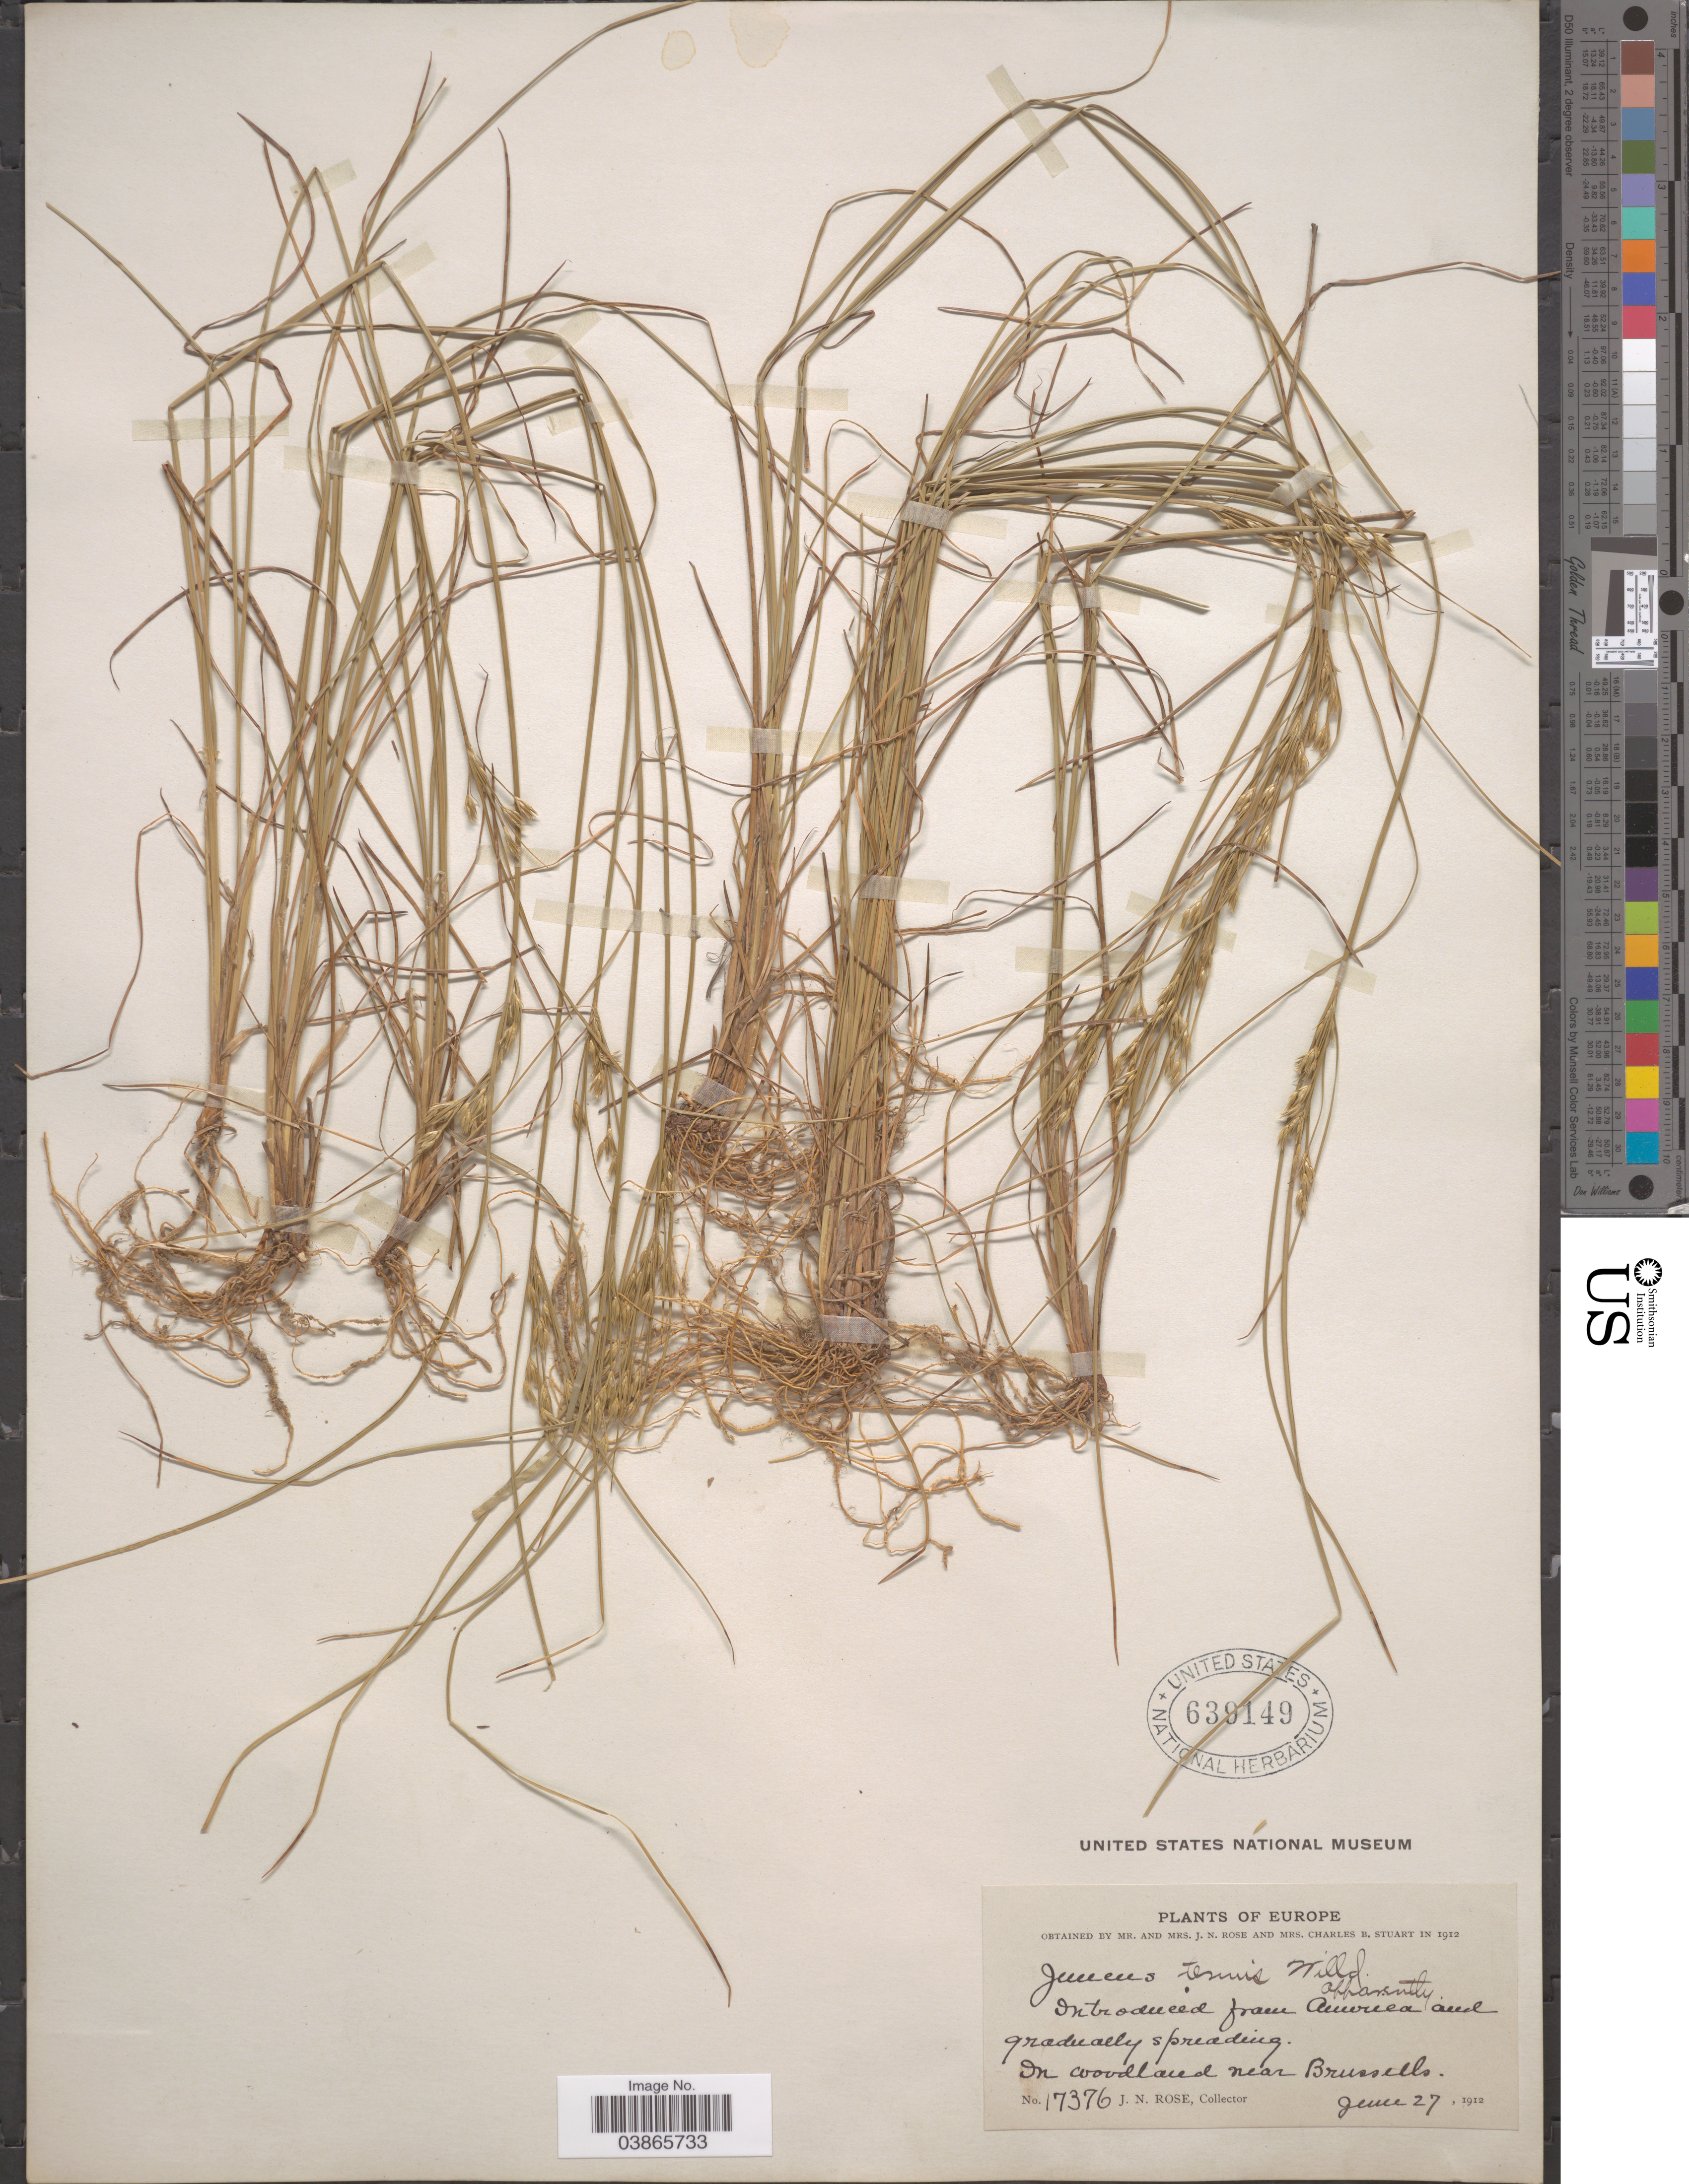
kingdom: Plantae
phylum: Tracheophyta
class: Liliopsida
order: Poales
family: Juncaceae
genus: Juncus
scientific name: Juncus tenuis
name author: Willd.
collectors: J. N. Rose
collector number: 17376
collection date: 1912-06-27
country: Belgium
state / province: Brussels, Capital District of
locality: In woodland near Brussells.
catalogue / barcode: US 639149